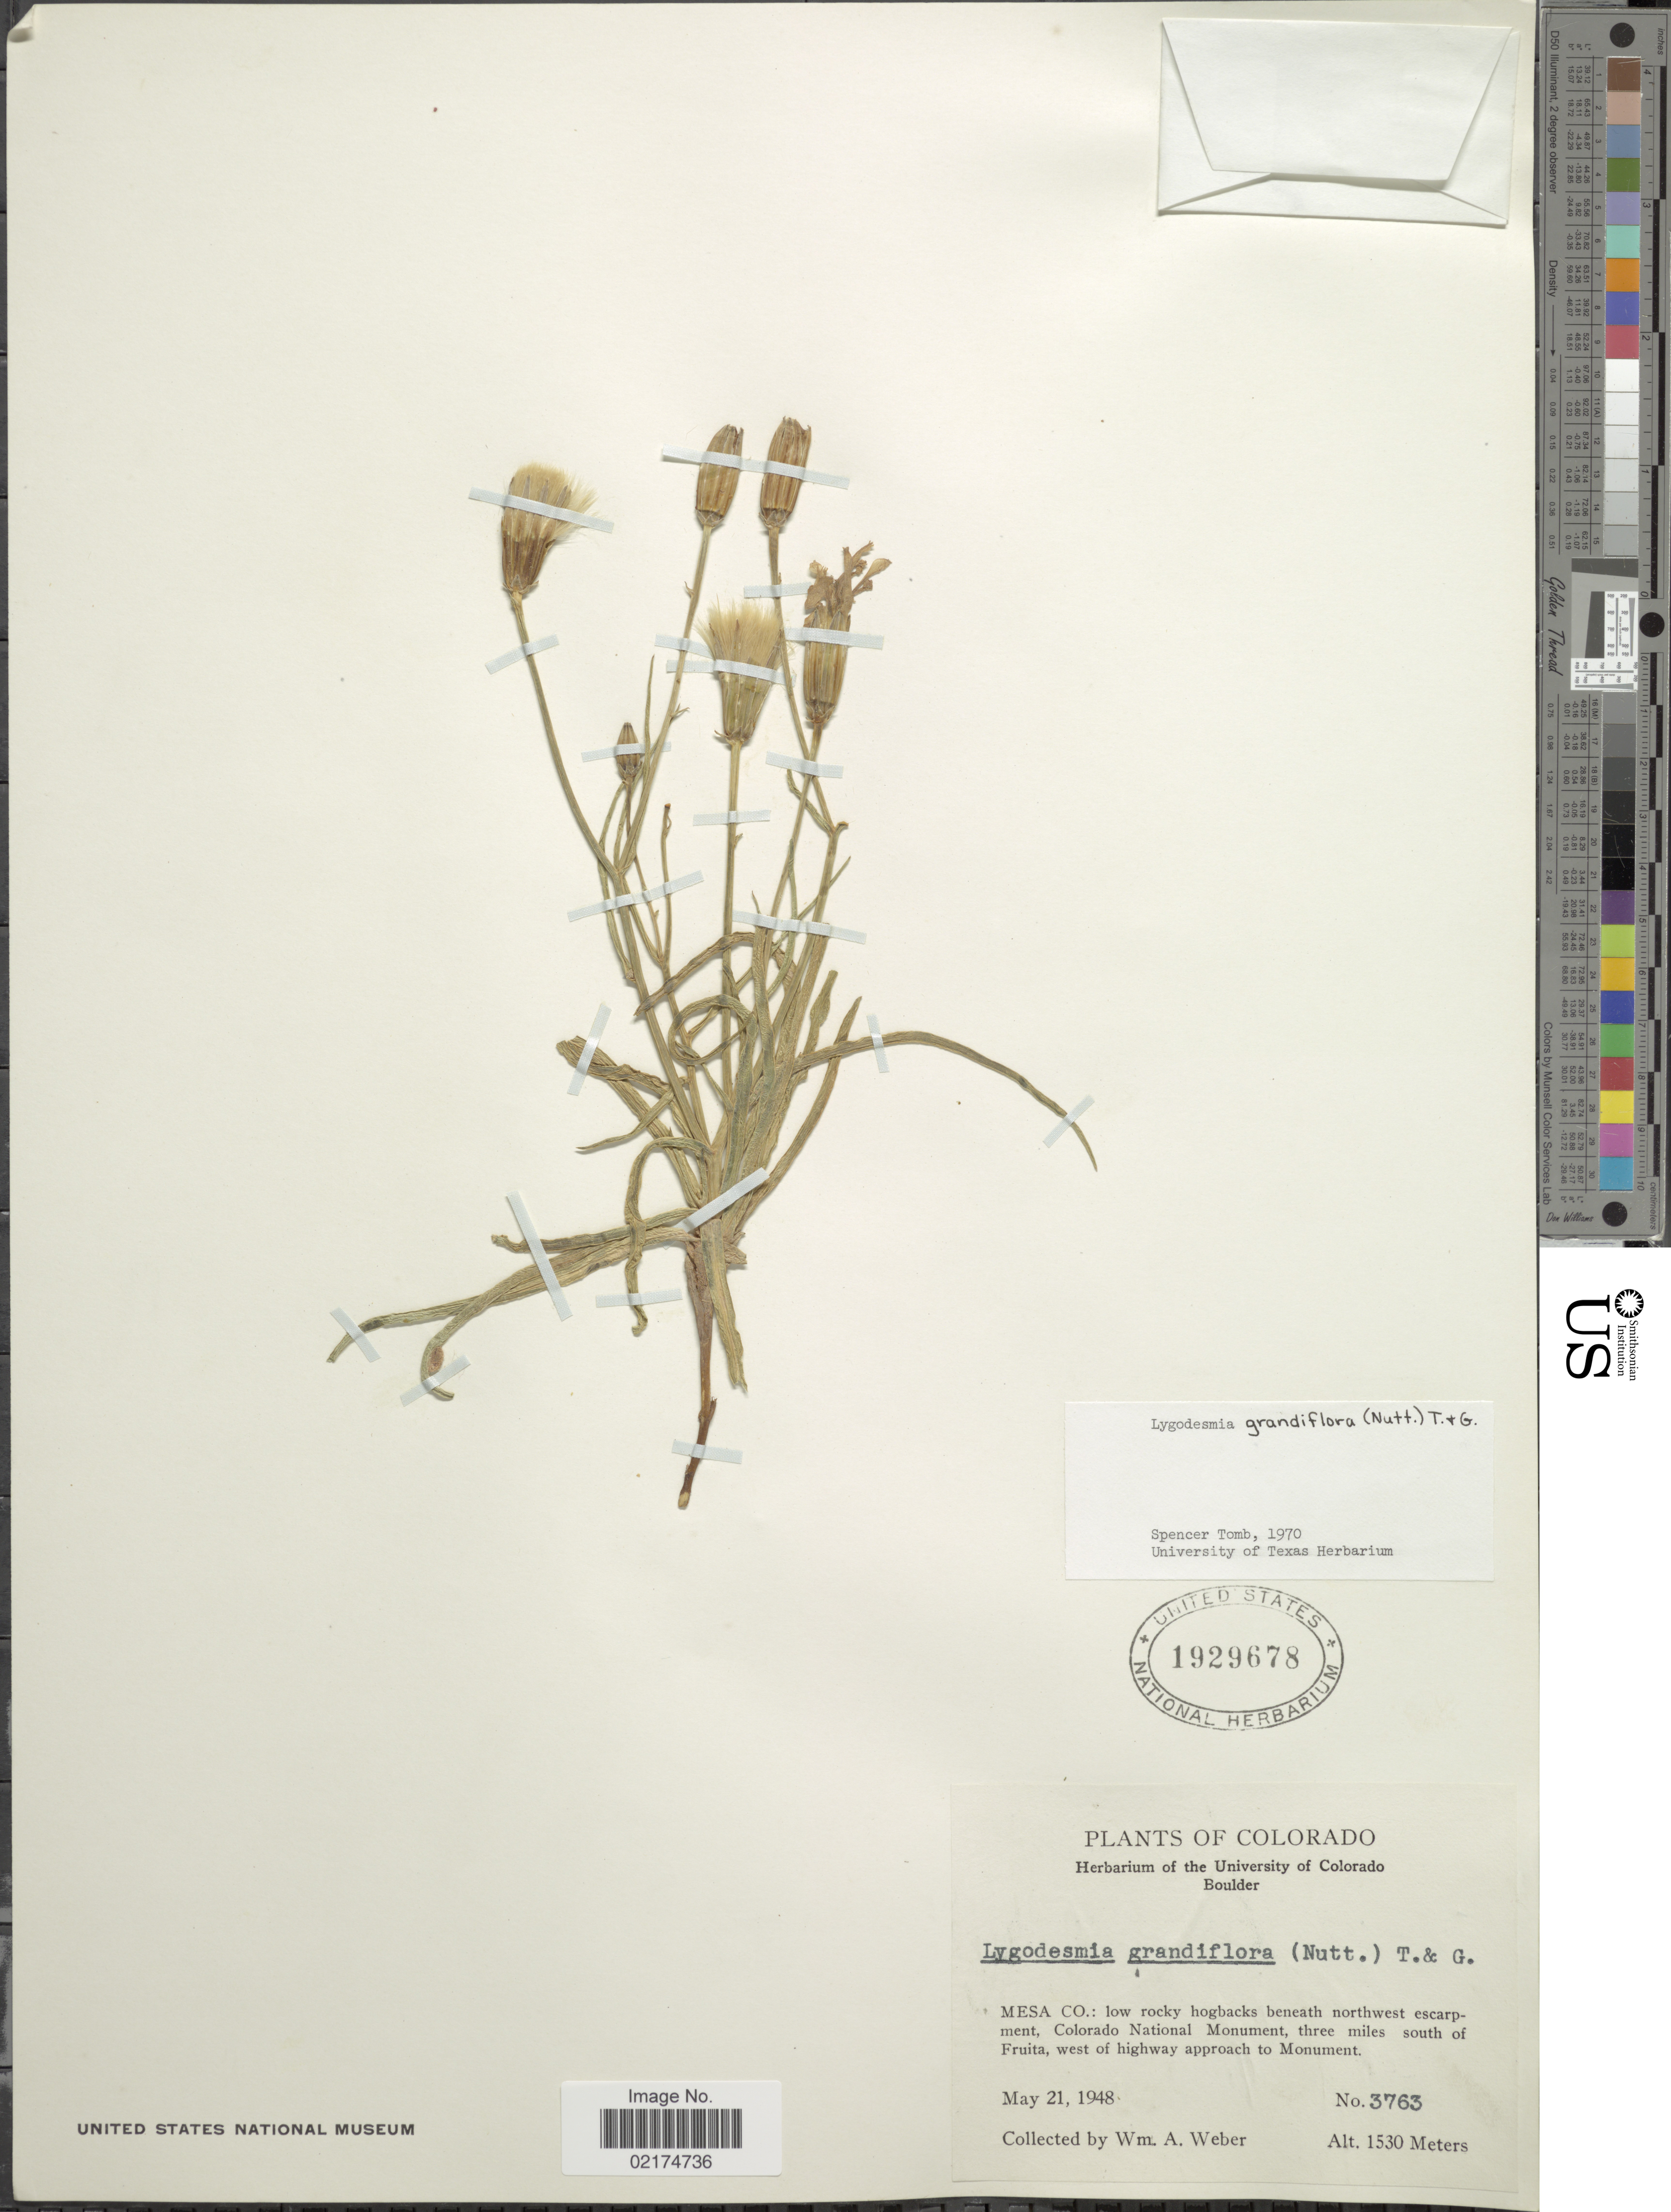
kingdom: Plantae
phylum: Tracheophyta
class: Magnoliopsida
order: Asterales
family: Asteraceae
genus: Lygodesmia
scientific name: Lygodesmia grandiflora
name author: Torr. & A. Gray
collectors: W. A. Weber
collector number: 3763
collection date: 1948-05-21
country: United States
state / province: Colorado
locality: Mesa Co.: low rocky hogbacks beneath northwest escarpment, Colorado National Monument, three miles south of Fruita, west of highway approach to Monument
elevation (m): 1530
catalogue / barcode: US 1929678